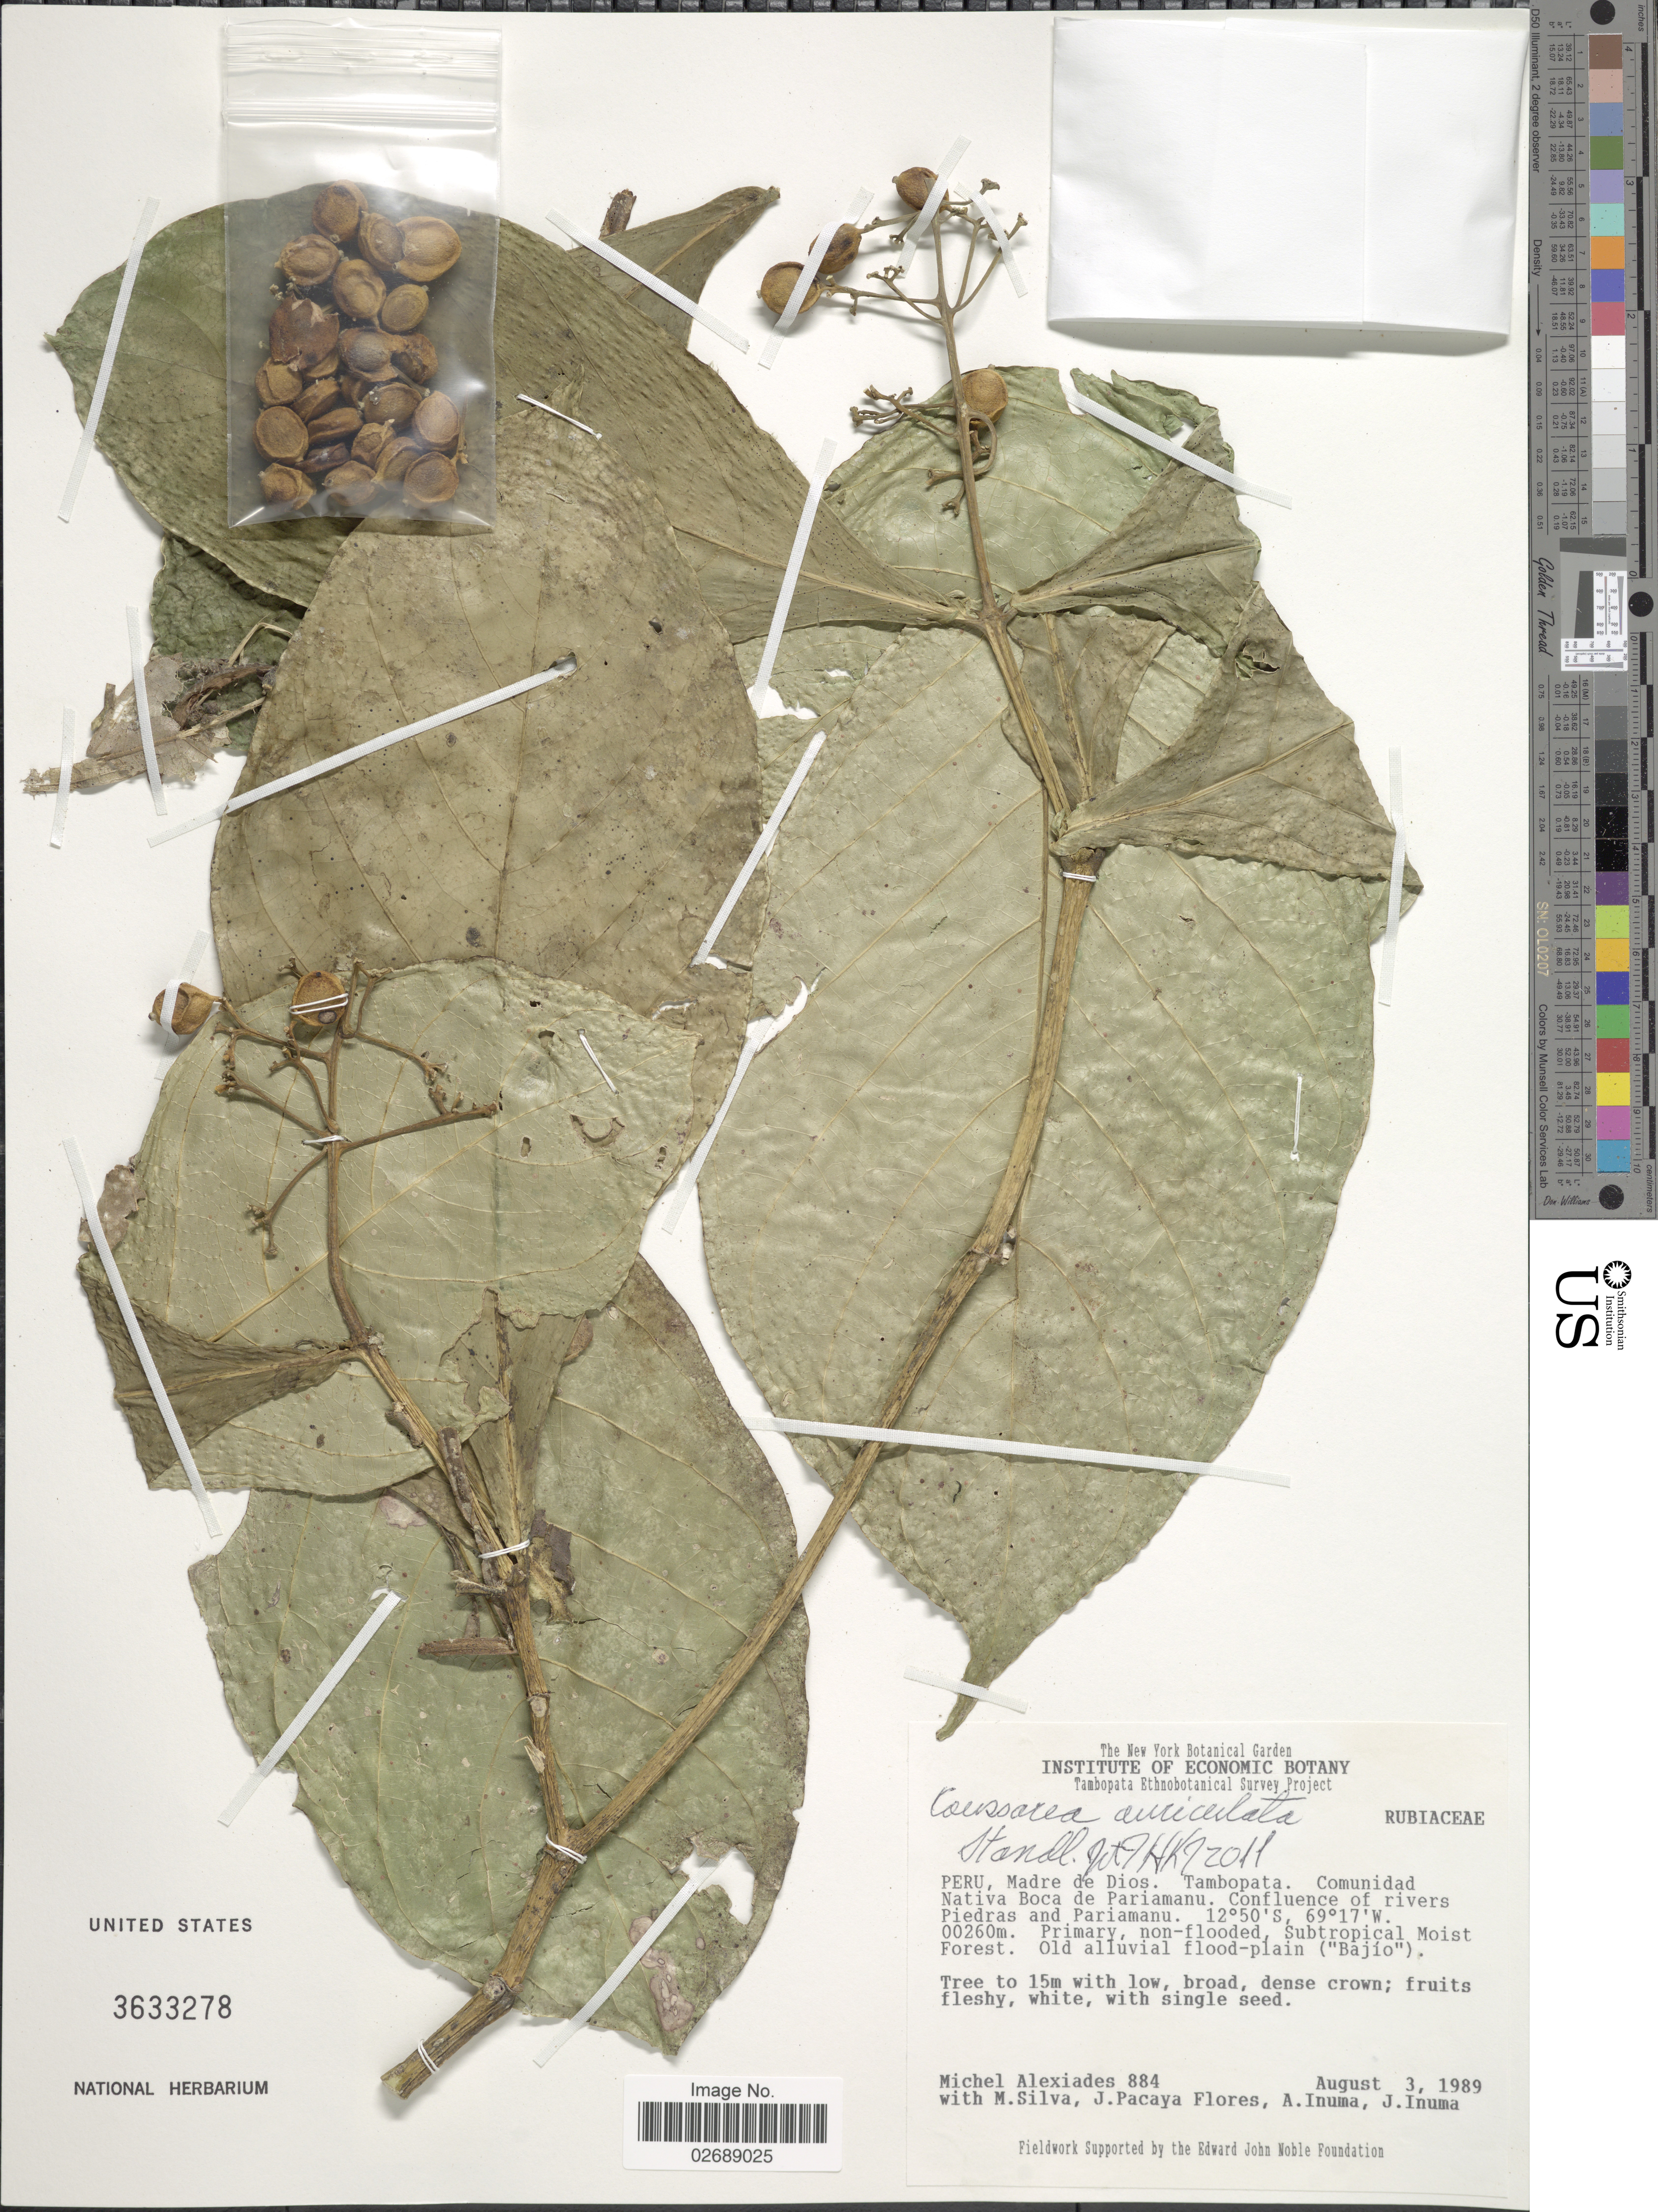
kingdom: Plantae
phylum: Tracheophyta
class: Magnoliopsida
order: Gentianales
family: Rubiaceae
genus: Coussarea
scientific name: Coussarea auriculata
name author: Standl.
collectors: M. Alexiades, M. Silva, J. Pacaya F., A. Inuma & J. Inuma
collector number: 884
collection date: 1989-08-03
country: Peru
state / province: Madre de Dios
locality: Tambopata. Comunidad Nativa Boca de Pariamanu. Confluence of rivers Piedras and Pariamanu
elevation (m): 260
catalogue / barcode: US 3633278